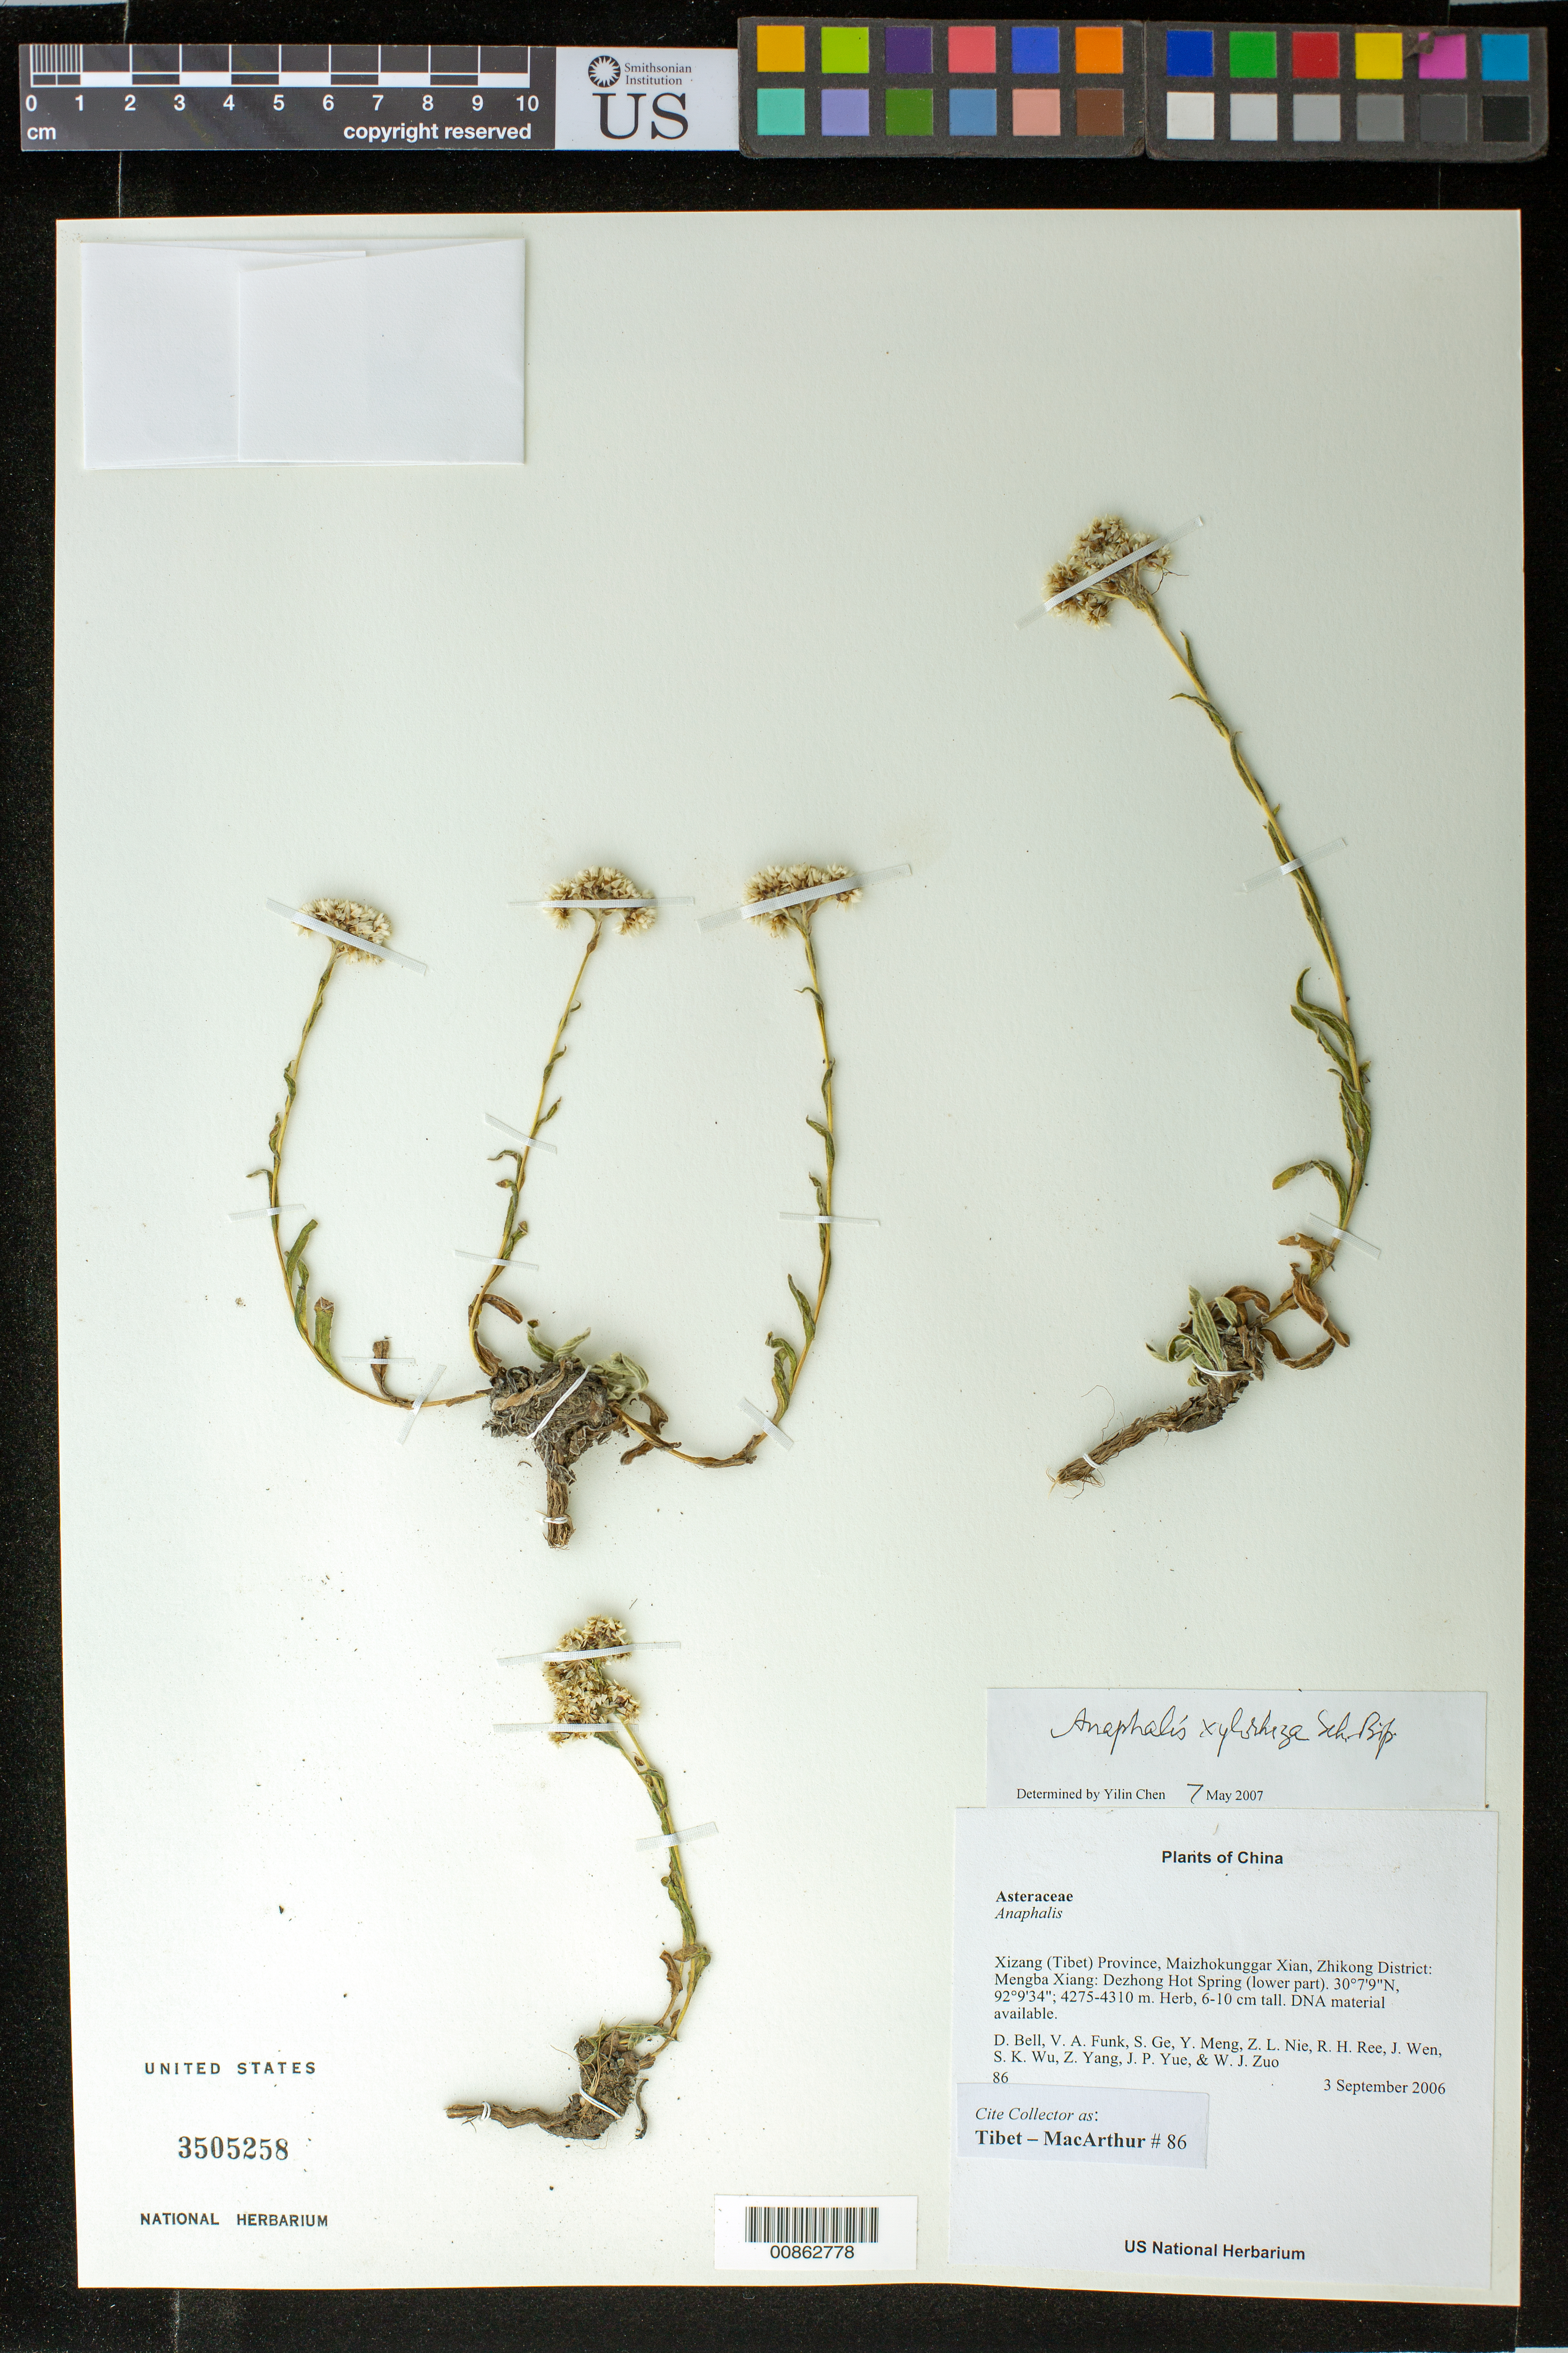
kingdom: Plantae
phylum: Tracheophyta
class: Magnoliopsida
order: Asterales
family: Asteraceae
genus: Anaphalis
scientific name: Anaphalis xylorhiza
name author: Sch. Bip. ex Hook. f.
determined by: Yilin Chen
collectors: Tibet-MacArthur, D. A. Bell, V. Funk, S. Ge, Y. Meng, Z. Nie, R. Ree, J. Wen, S. K. Wu, Z. Yang, J. Yue & W. Zuo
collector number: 86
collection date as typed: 03 Sep 2006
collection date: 2006-09-03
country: China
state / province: Xizang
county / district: Maizhokunggar Xian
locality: Zhikong District: Mengba Xiang:Dezhong Hot Spring (lower part).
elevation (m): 4275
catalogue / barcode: US 3505258